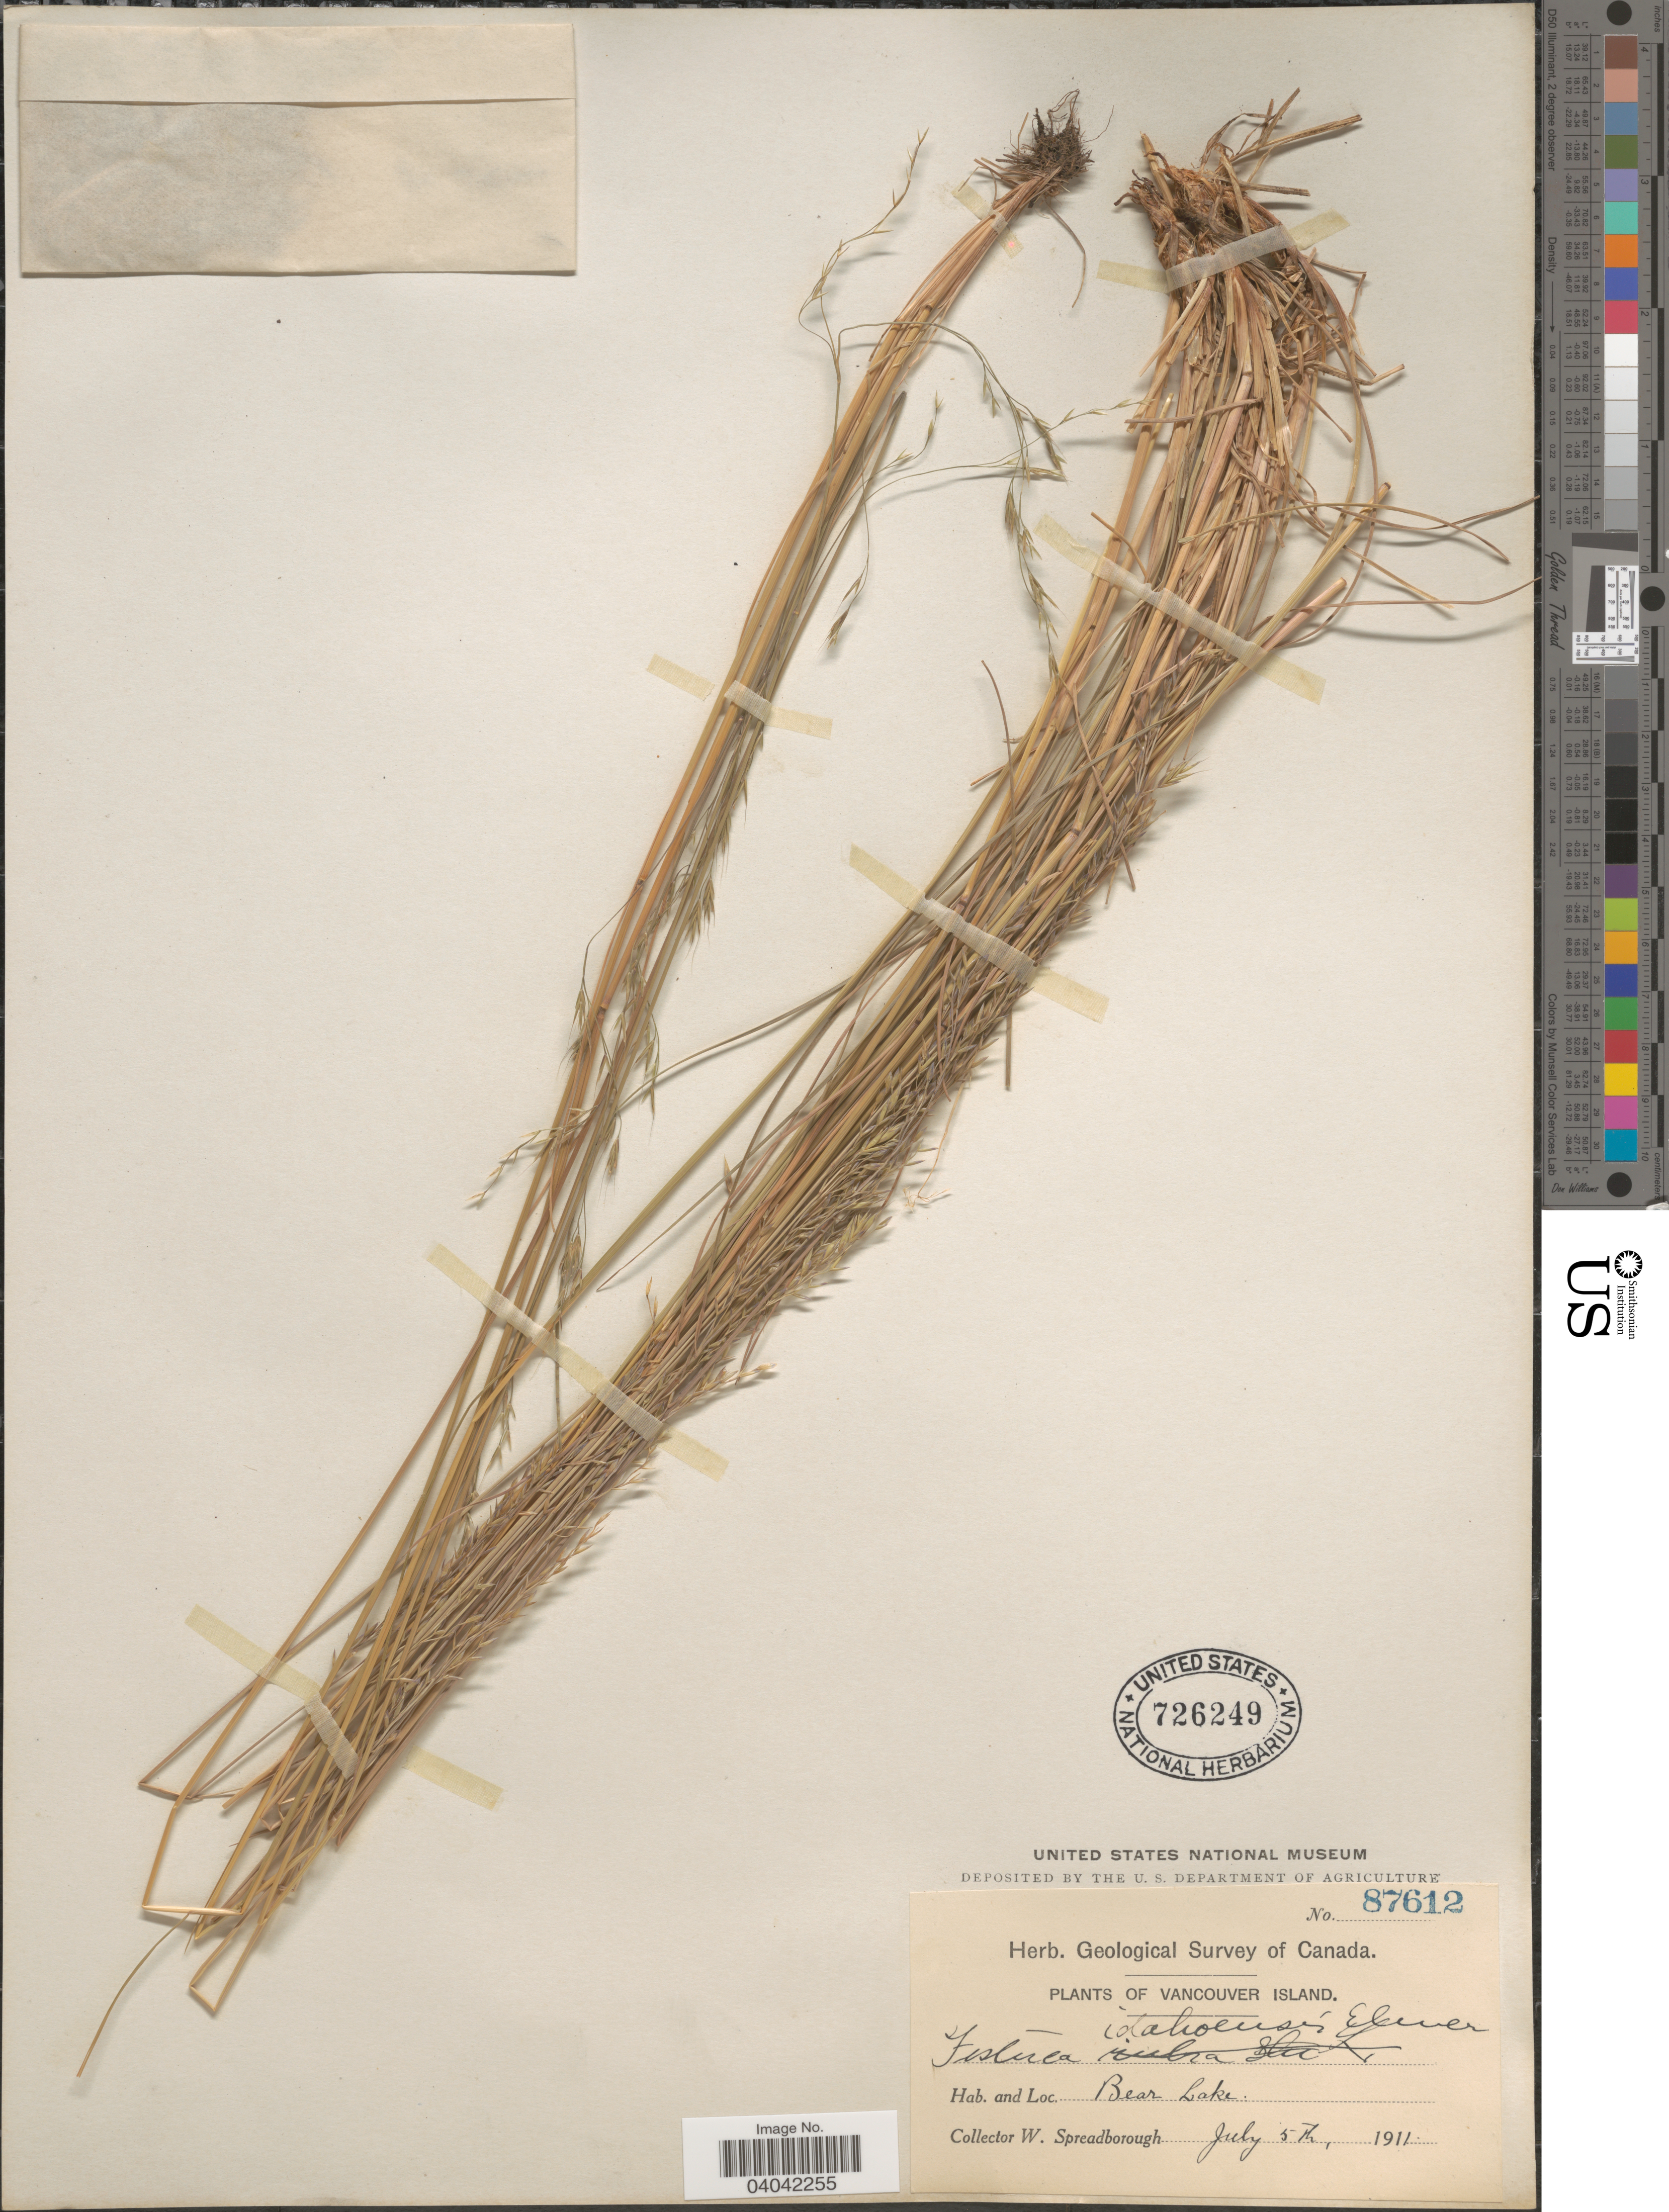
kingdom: Plantae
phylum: Tracheophyta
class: Liliopsida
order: Poales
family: Poaceae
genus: Festuca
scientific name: Festuca idahoensis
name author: Elmer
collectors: W. Spreadborough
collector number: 87612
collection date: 1911-07-05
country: Canada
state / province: British Columbia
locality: Vancouver Island. Bear Lake.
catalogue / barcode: US 726249